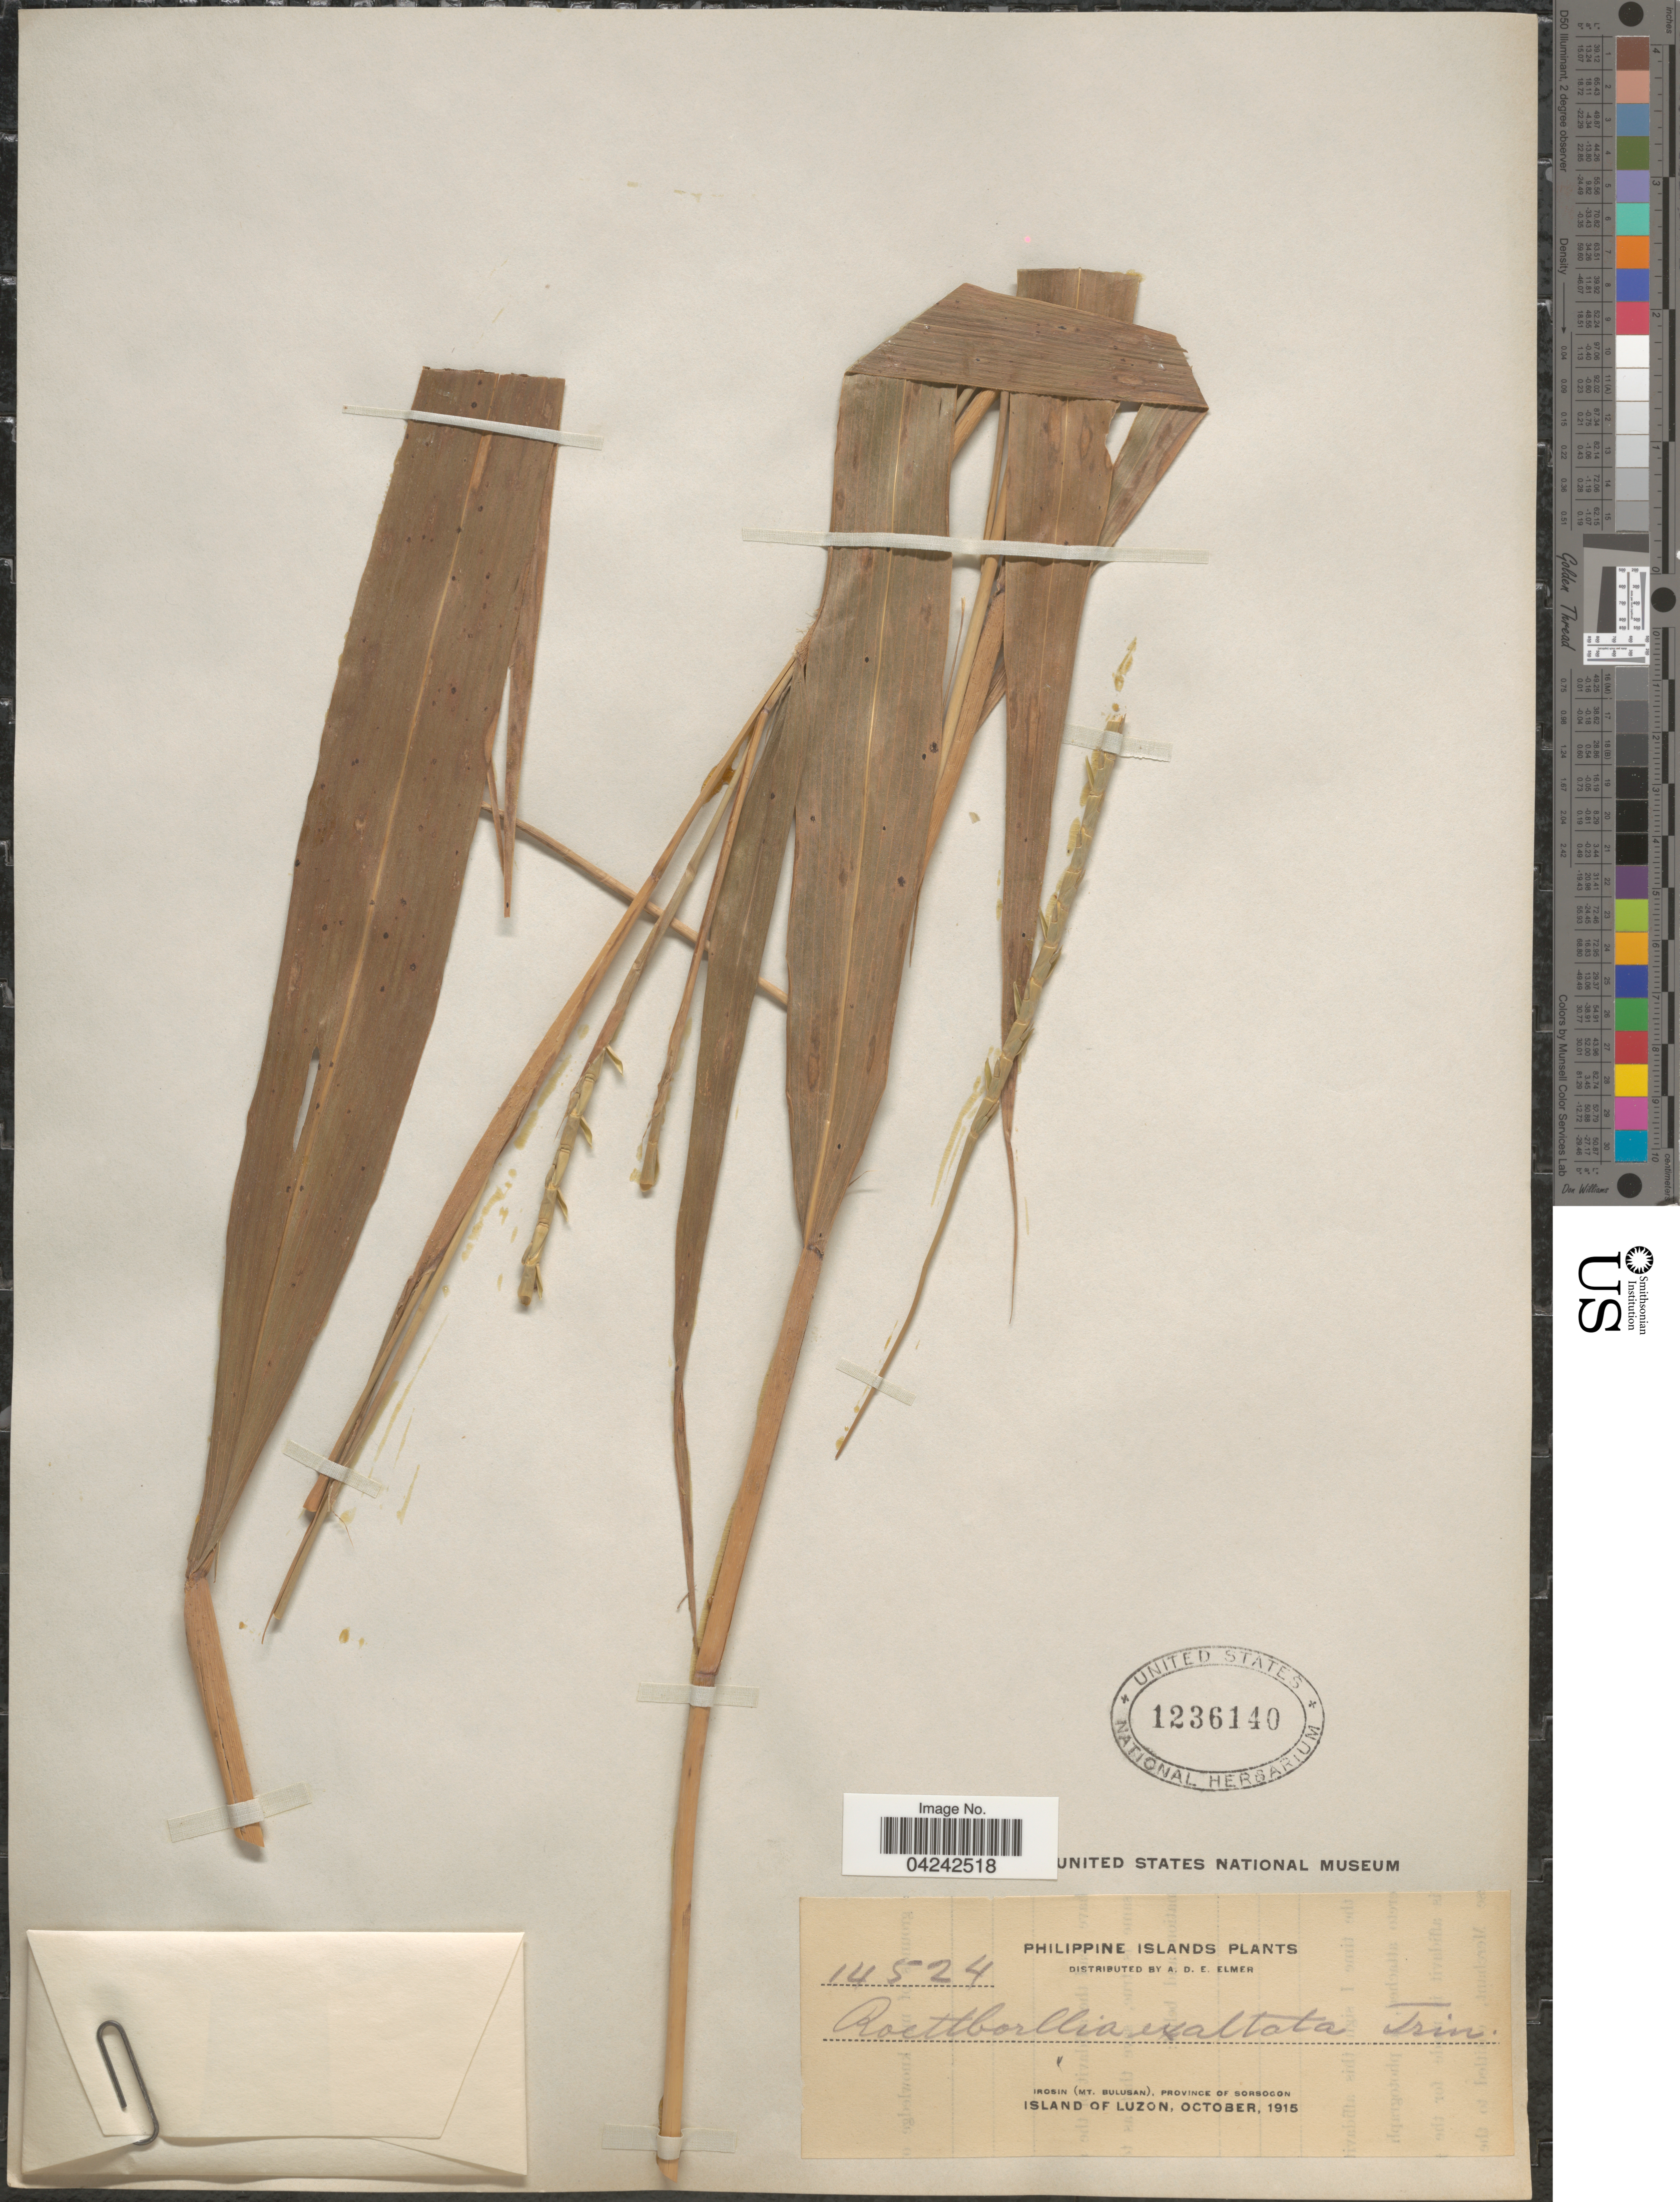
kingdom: Plantae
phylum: Tracheophyta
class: Liliopsida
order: Poales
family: Poaceae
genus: Rottboellia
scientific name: Rottboellia cochinchinensis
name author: (Lour.) Clayton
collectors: A. D. E. Elmer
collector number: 14524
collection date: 1915-10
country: Philippines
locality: Philippine Islands. Irosin (Mt. Bulusan), Province of Sorsogon. Island of Luzon.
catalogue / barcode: US 1236140